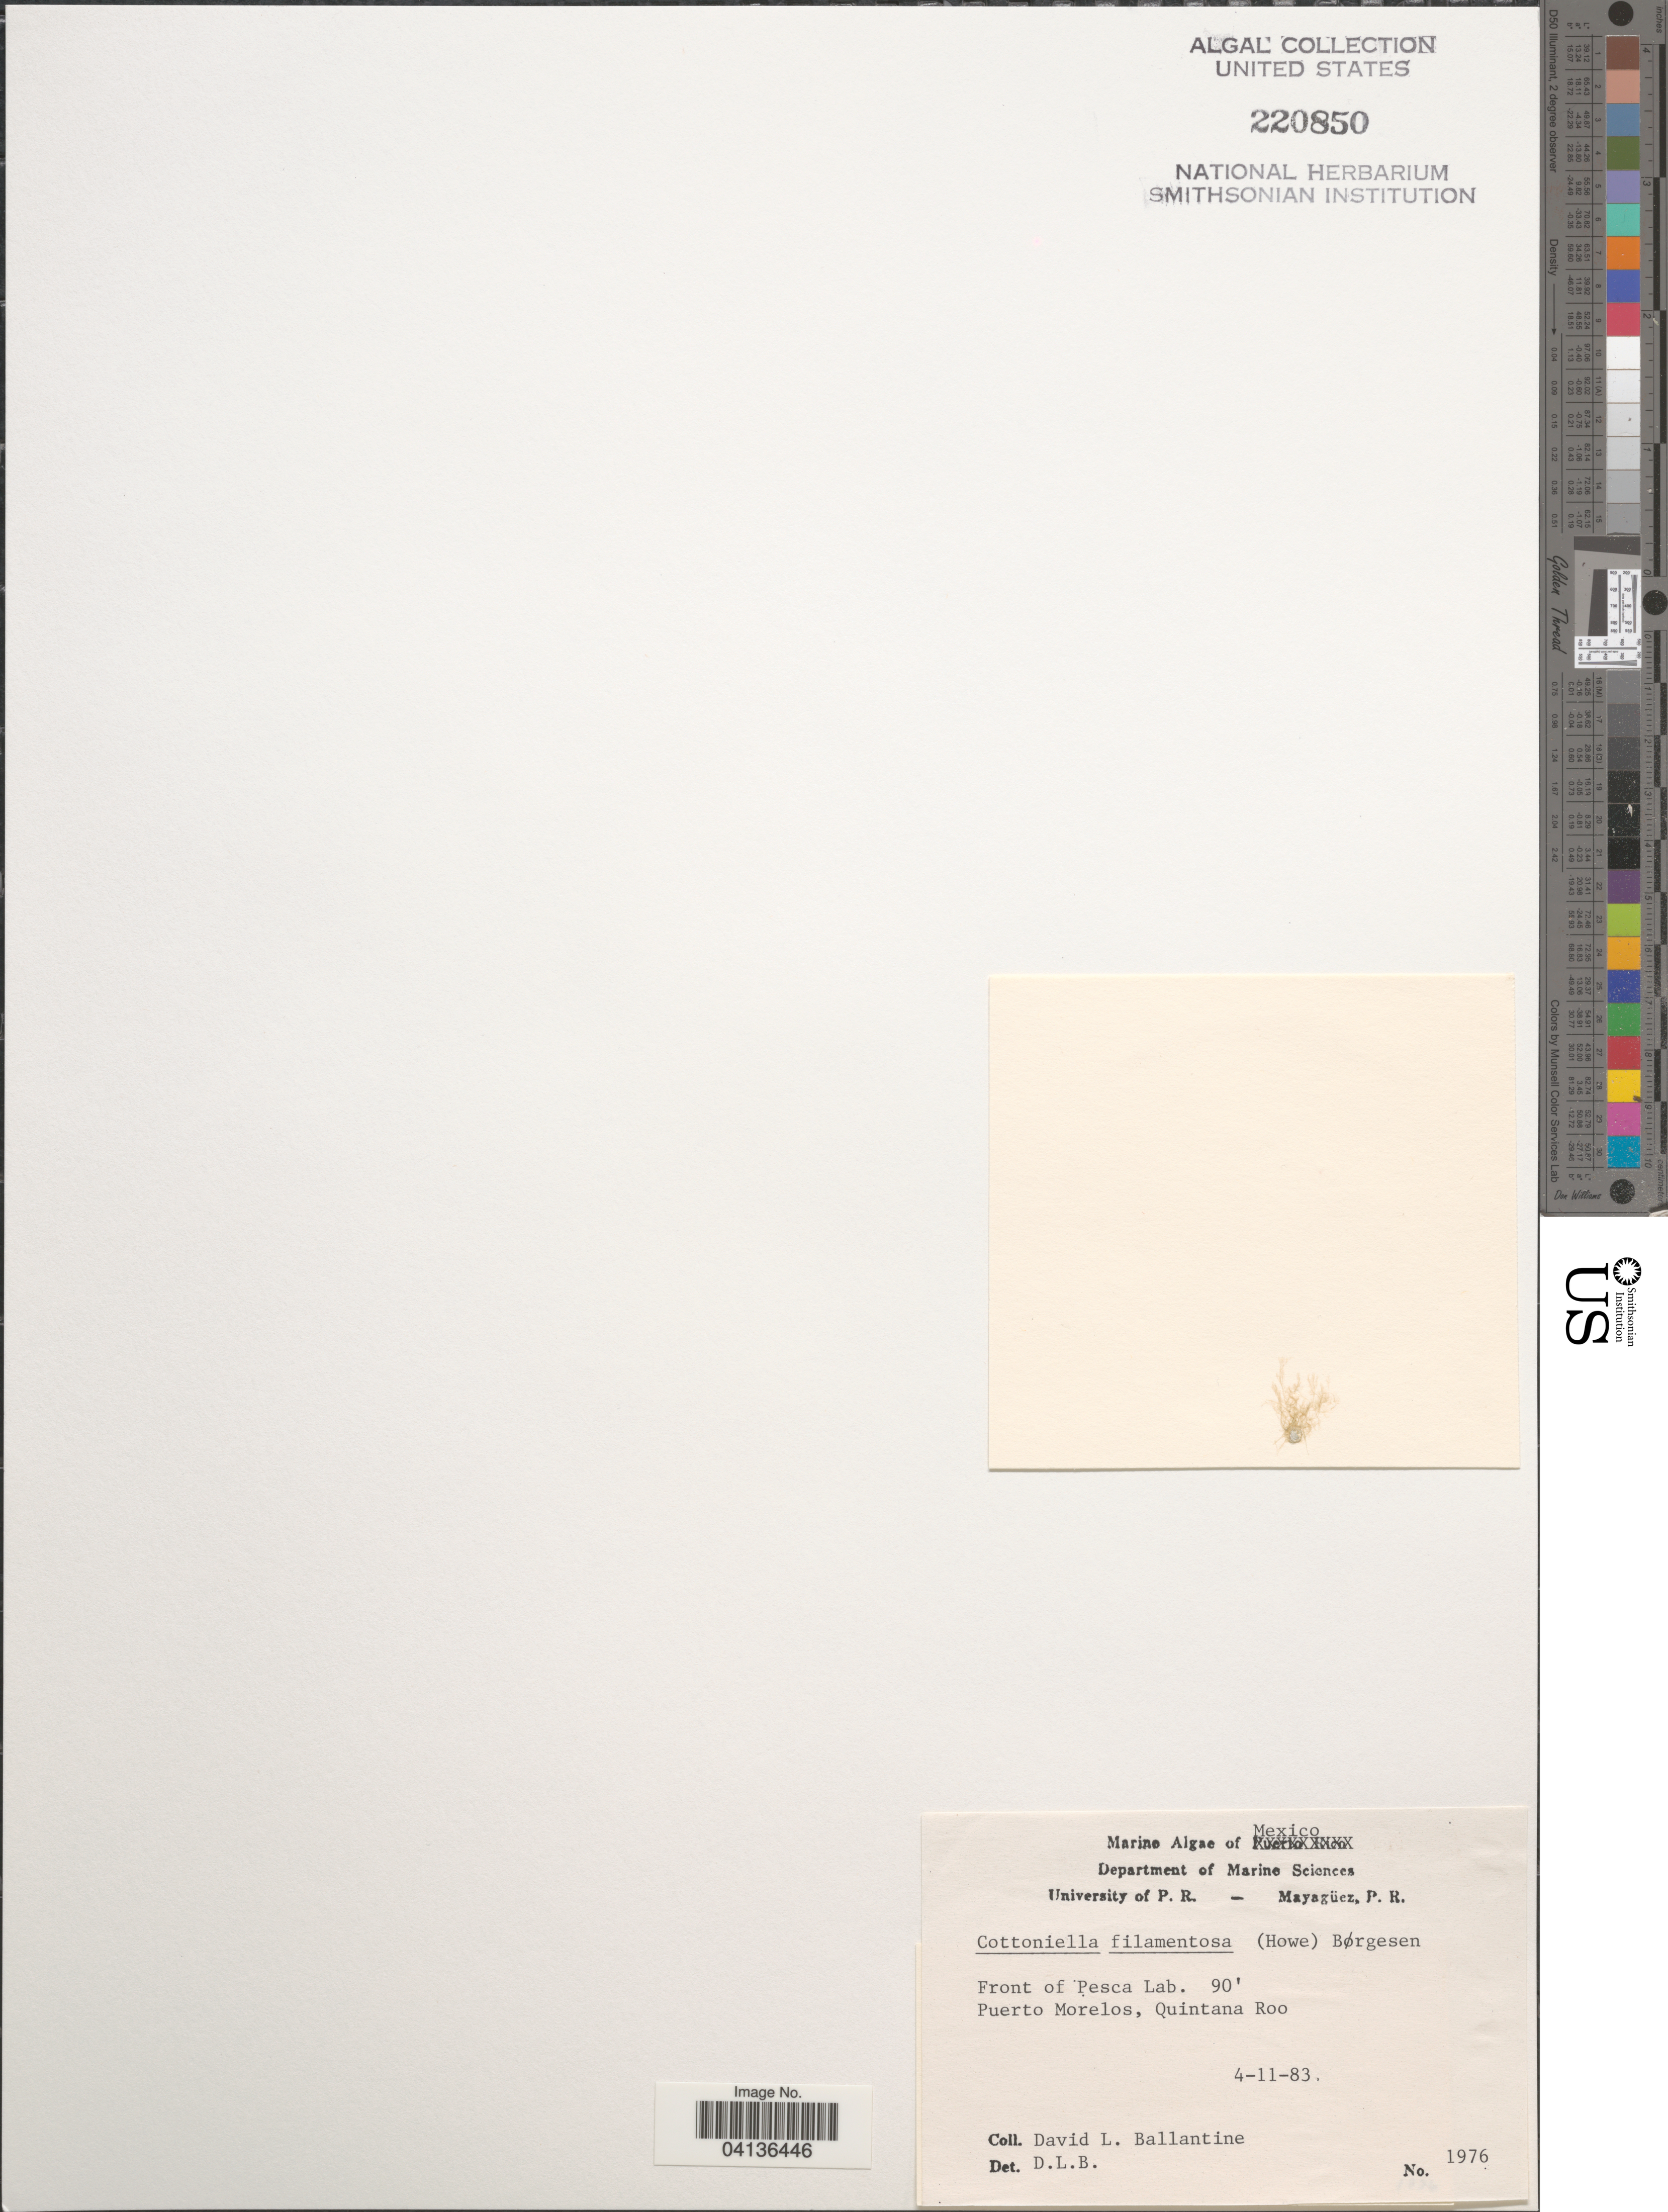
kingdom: Plantae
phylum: Rhodophyta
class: Florideophyceae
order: Ceramiales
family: Sarcomeniaceae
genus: Cottoniella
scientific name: Cottoniella filamentosa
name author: (M. Howe) Børgesen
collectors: D.L. Ballantine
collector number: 1976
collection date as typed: Transcribed d/m/y: 4/11/83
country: Mexico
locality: Front of Pesca Lab. Puerto Morelos, Quintana Roo.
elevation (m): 27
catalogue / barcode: US 220850